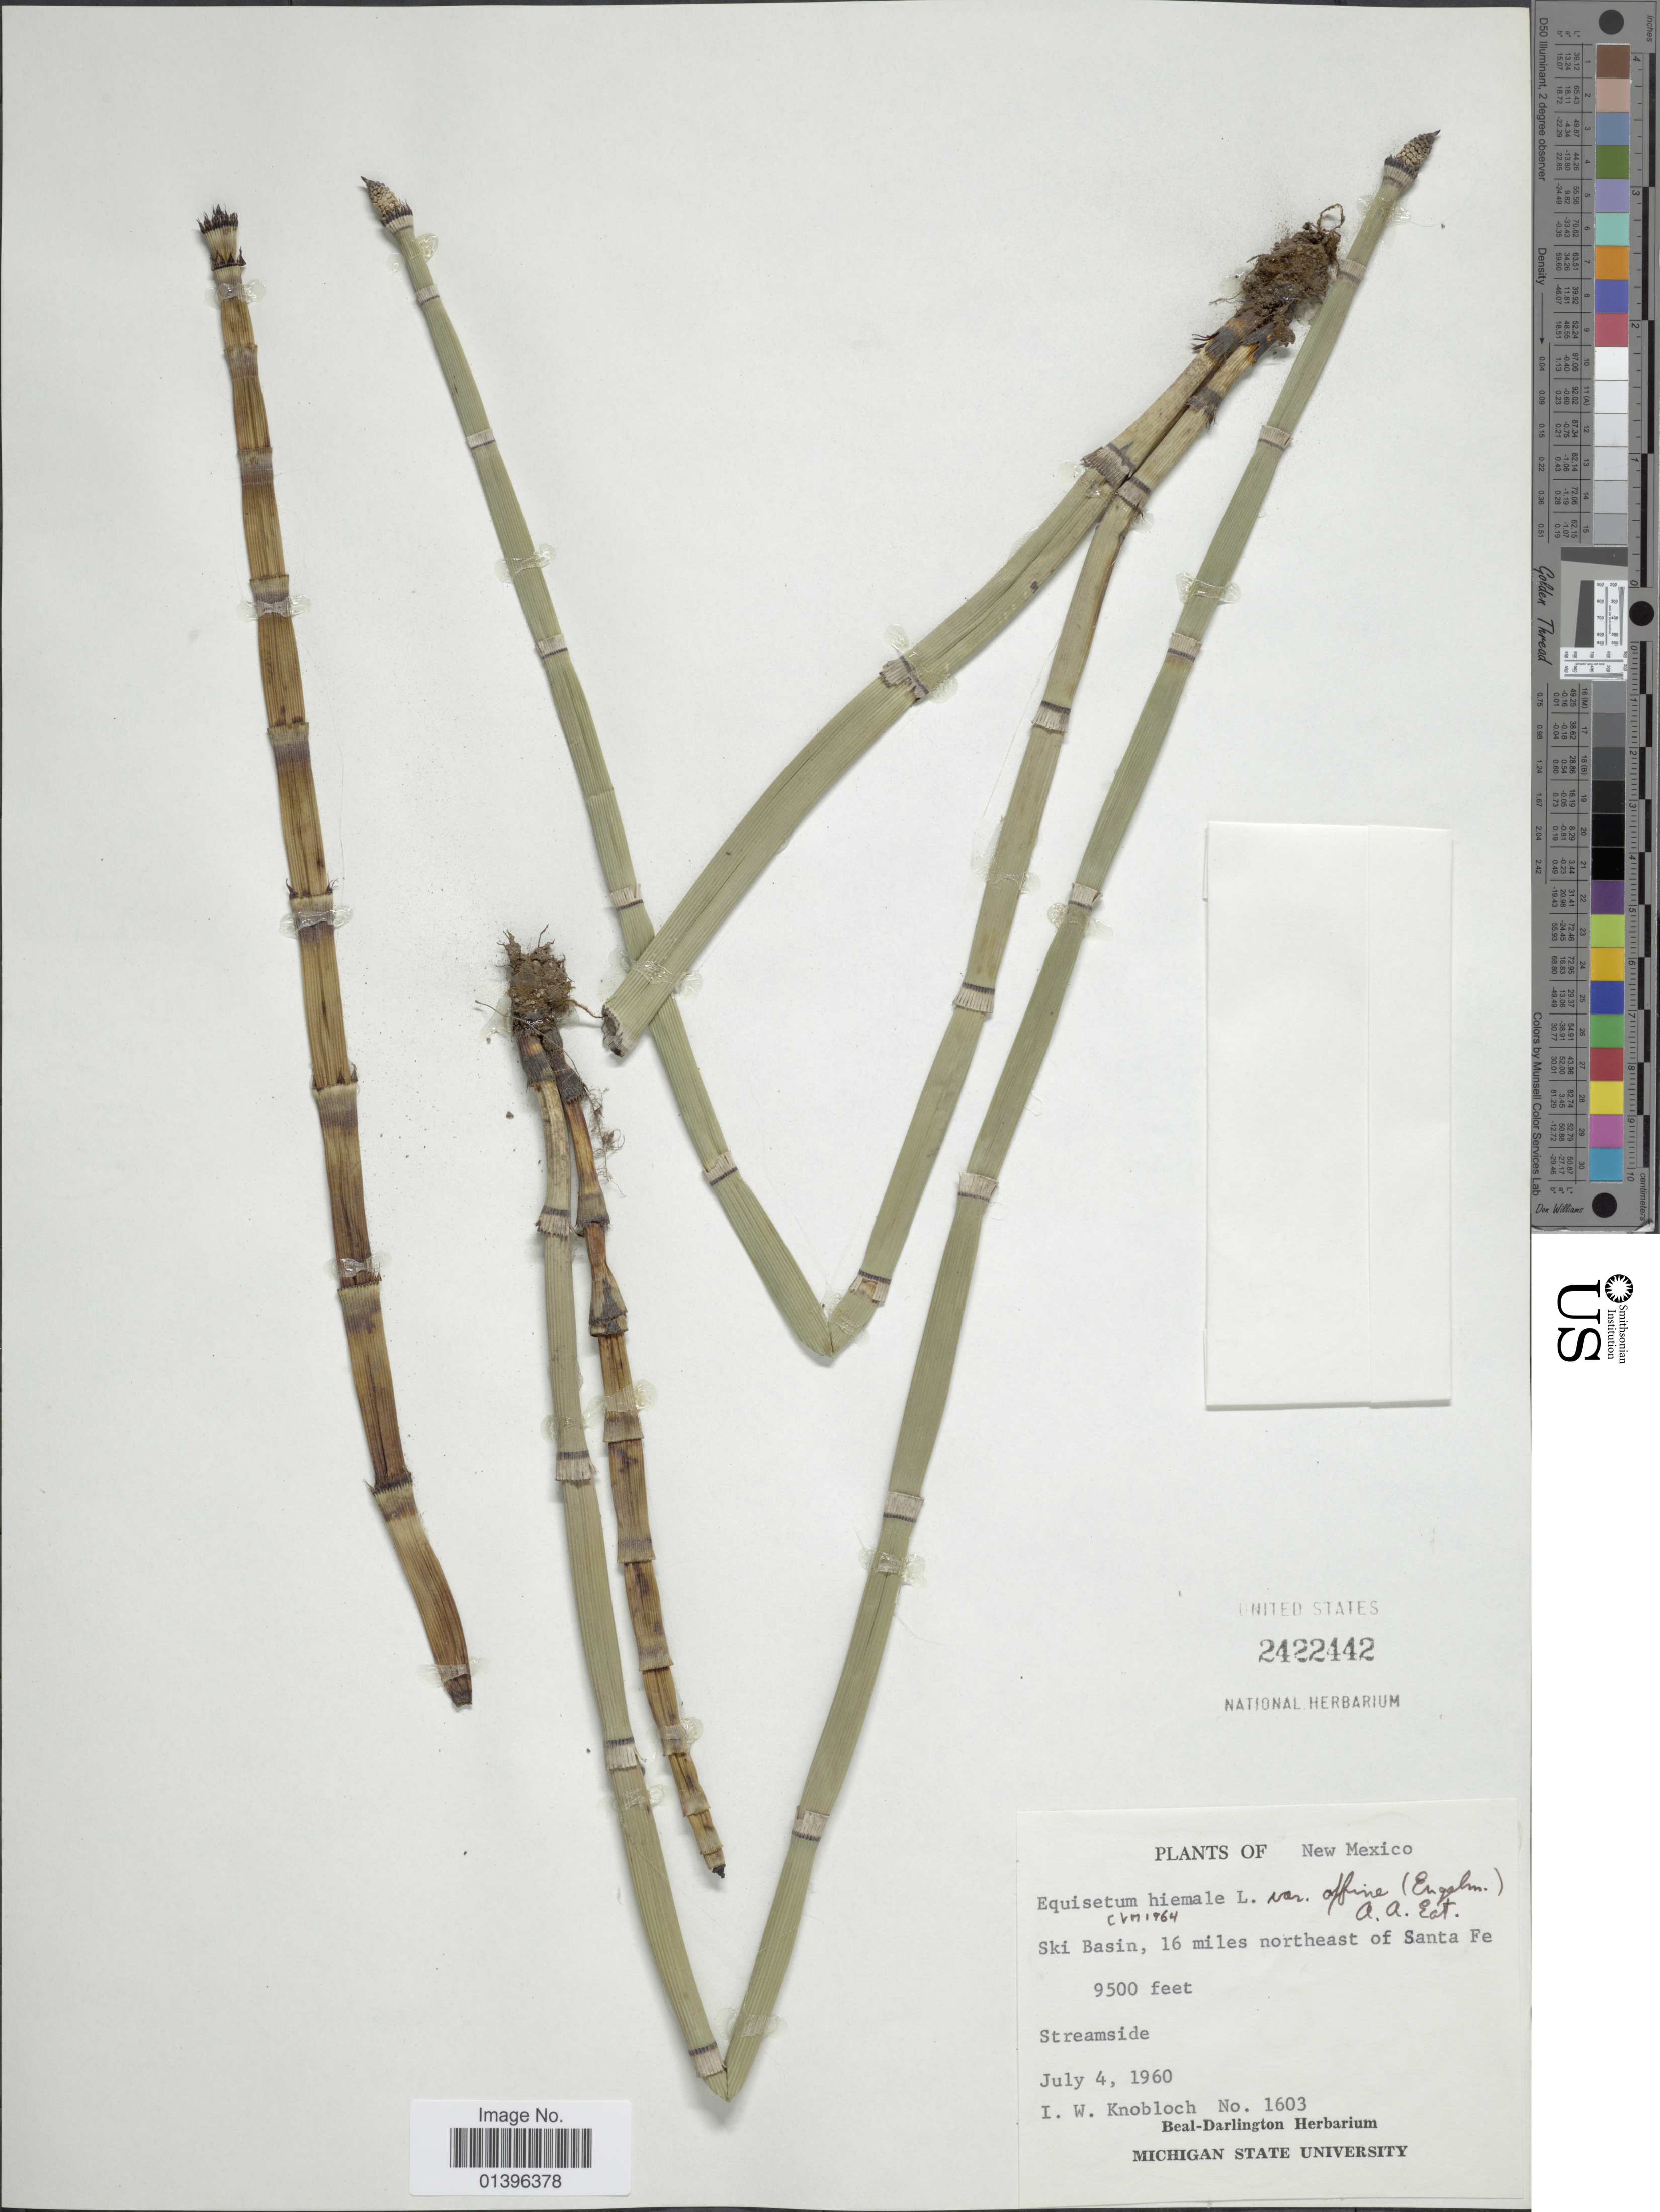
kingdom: Plantae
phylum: Tracheophyta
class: Polypodiopsida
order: Equisetales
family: Equisetaceae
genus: Equisetum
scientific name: Equisetum hyemale var. affine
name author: (Engelm.) A.A. Eaton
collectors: I. W. Knobloch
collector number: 1603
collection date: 1960-07-04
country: United States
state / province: New Mexico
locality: Ski Basin, 16 miles northeast of Santa Fe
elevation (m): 2896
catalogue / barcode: US 2422442